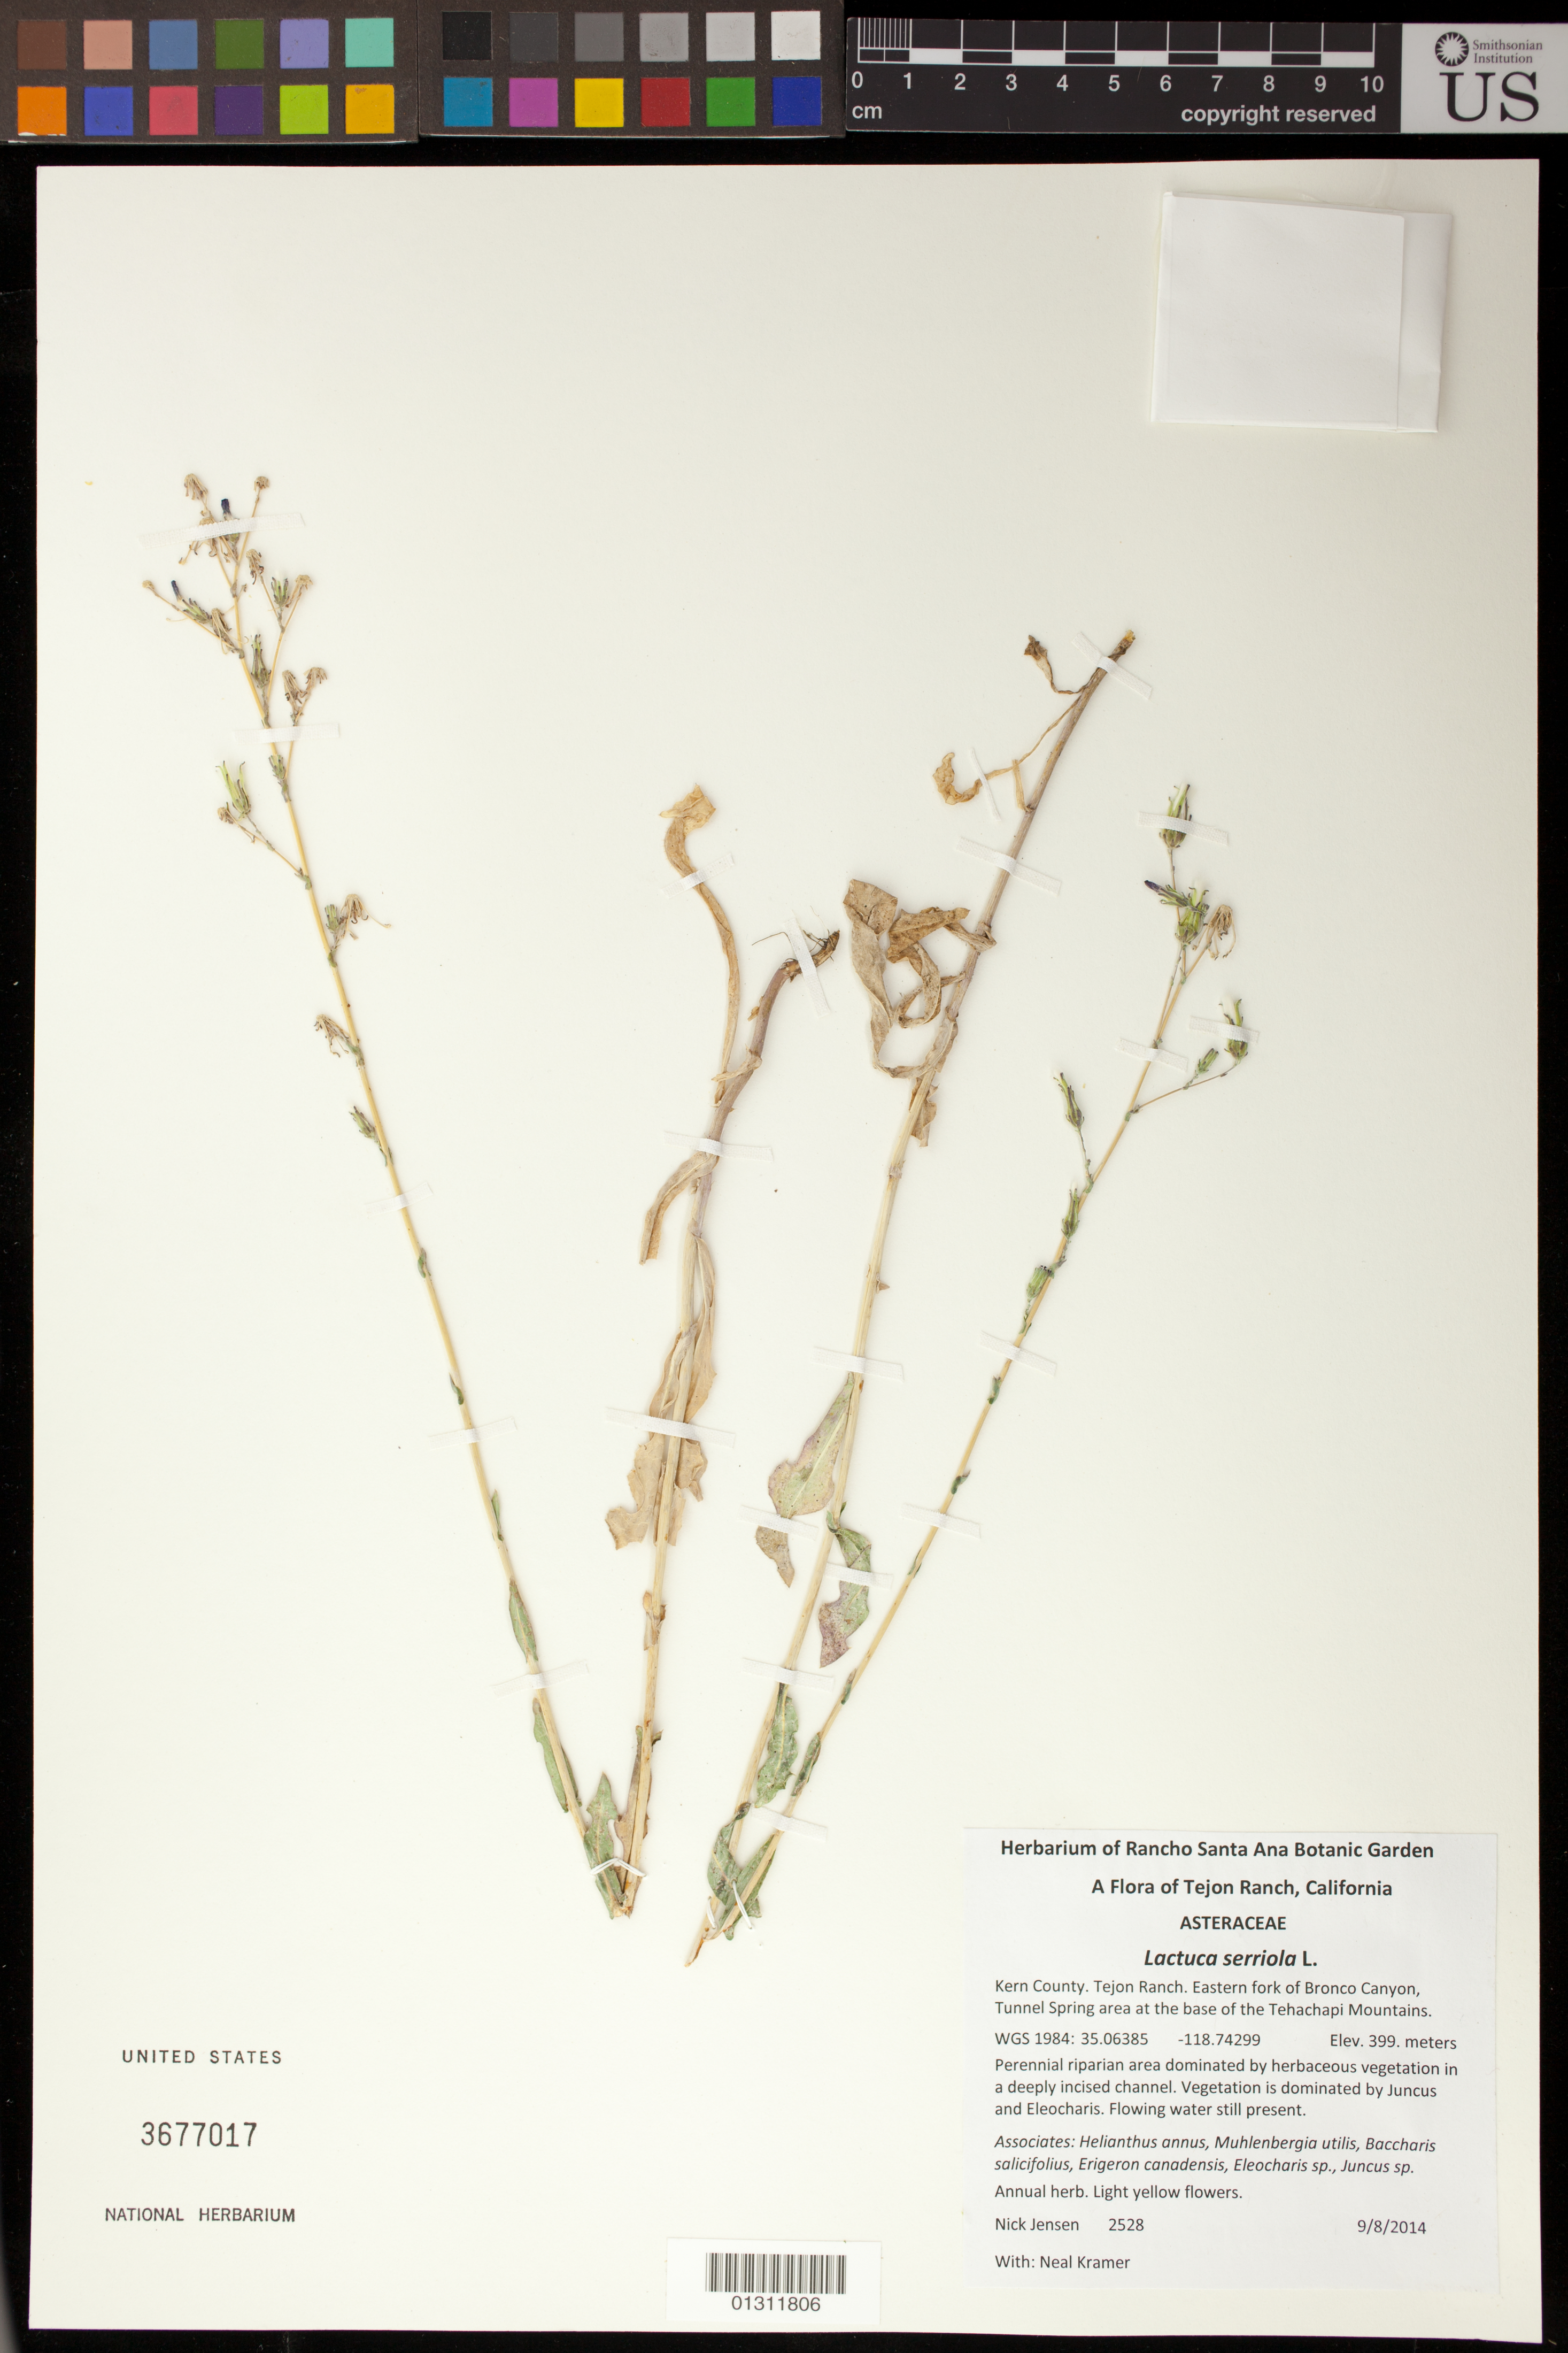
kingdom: Plantae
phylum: Tracheophyta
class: Magnoliopsida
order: Asterales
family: Asteraceae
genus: Lactuca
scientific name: Lactuca serriola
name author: L.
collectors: N. Jensen & N. Kramer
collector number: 2528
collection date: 2014-09-08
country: United States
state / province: California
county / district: Kern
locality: Tejon Ranch. E fork of Bronco Canyon, Tunnel Spring area at base of the Tehachapi Mountains.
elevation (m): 399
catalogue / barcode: US 3677017